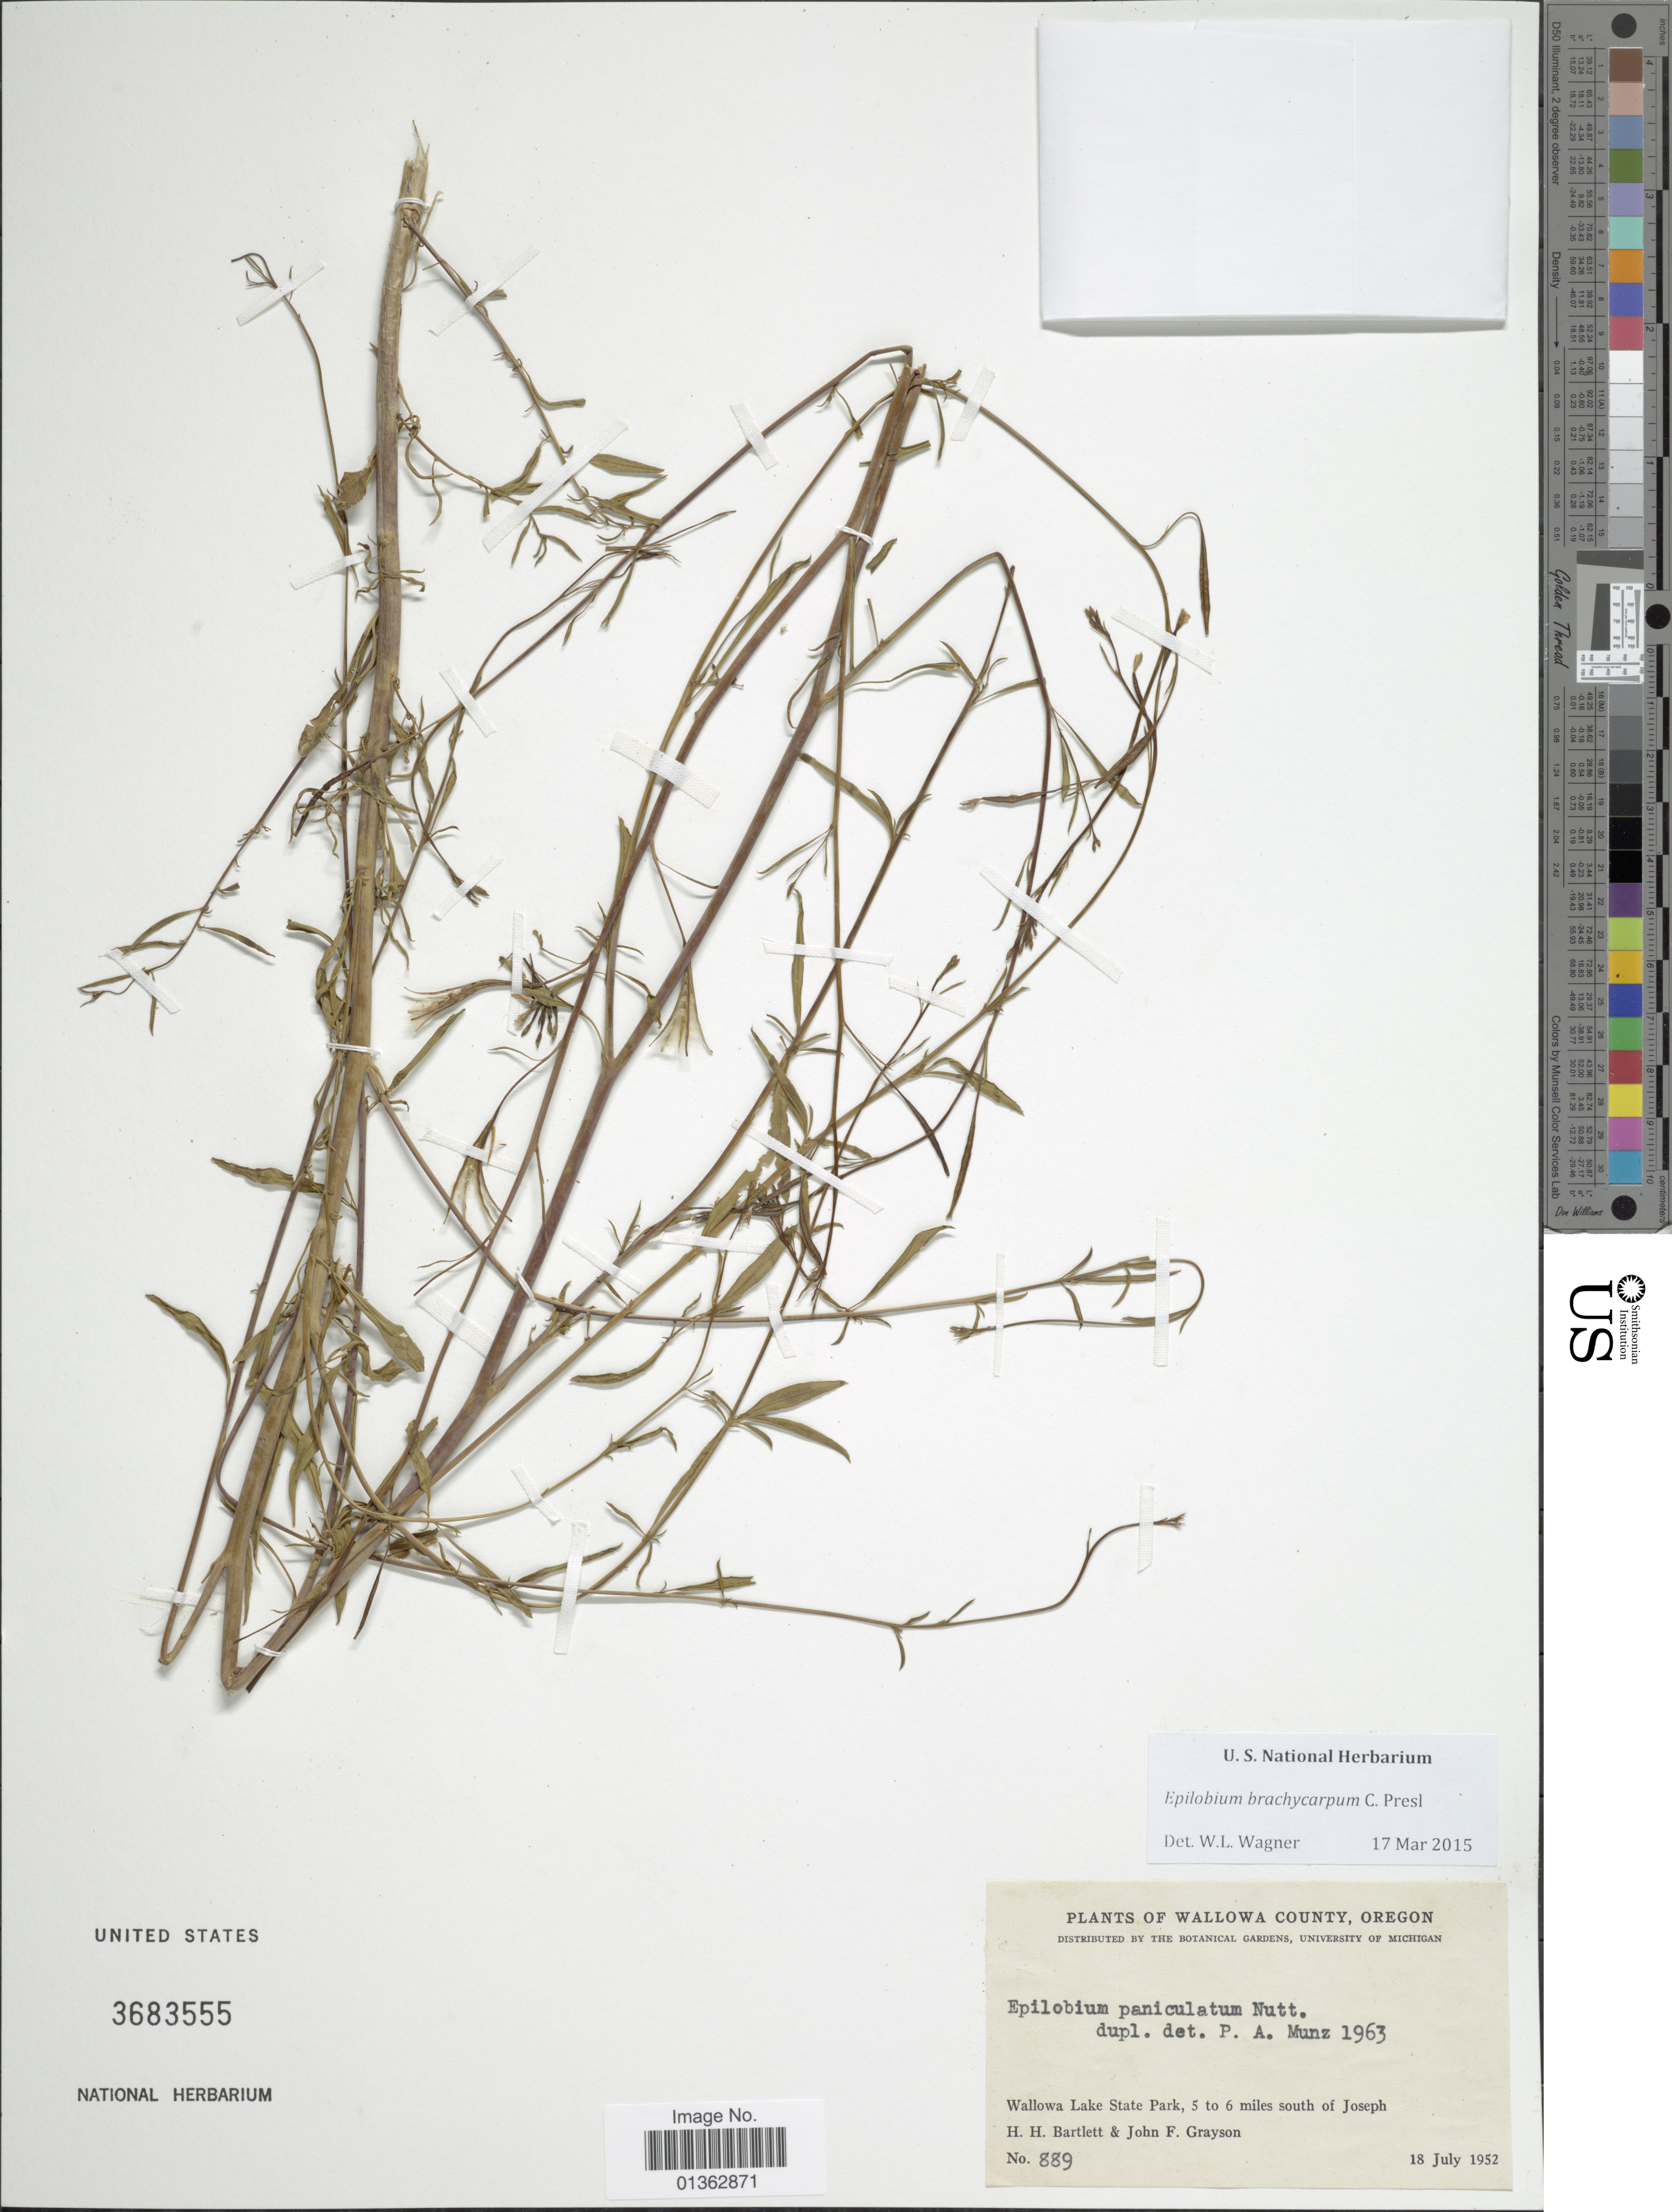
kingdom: Plantae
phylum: Tracheophyta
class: Magnoliopsida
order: Myrtales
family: Onagraceae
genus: Epilobium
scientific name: Epilobium brachycarpum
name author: C. Presl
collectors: H. H. Bartlett & J. Grayson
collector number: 889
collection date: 1952-07-18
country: United States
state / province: Oregon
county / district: Wallowa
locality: Wallowa County. Wallowa Lake State Park, 5 to 6 miles south of Joseph.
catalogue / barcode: US 3683555